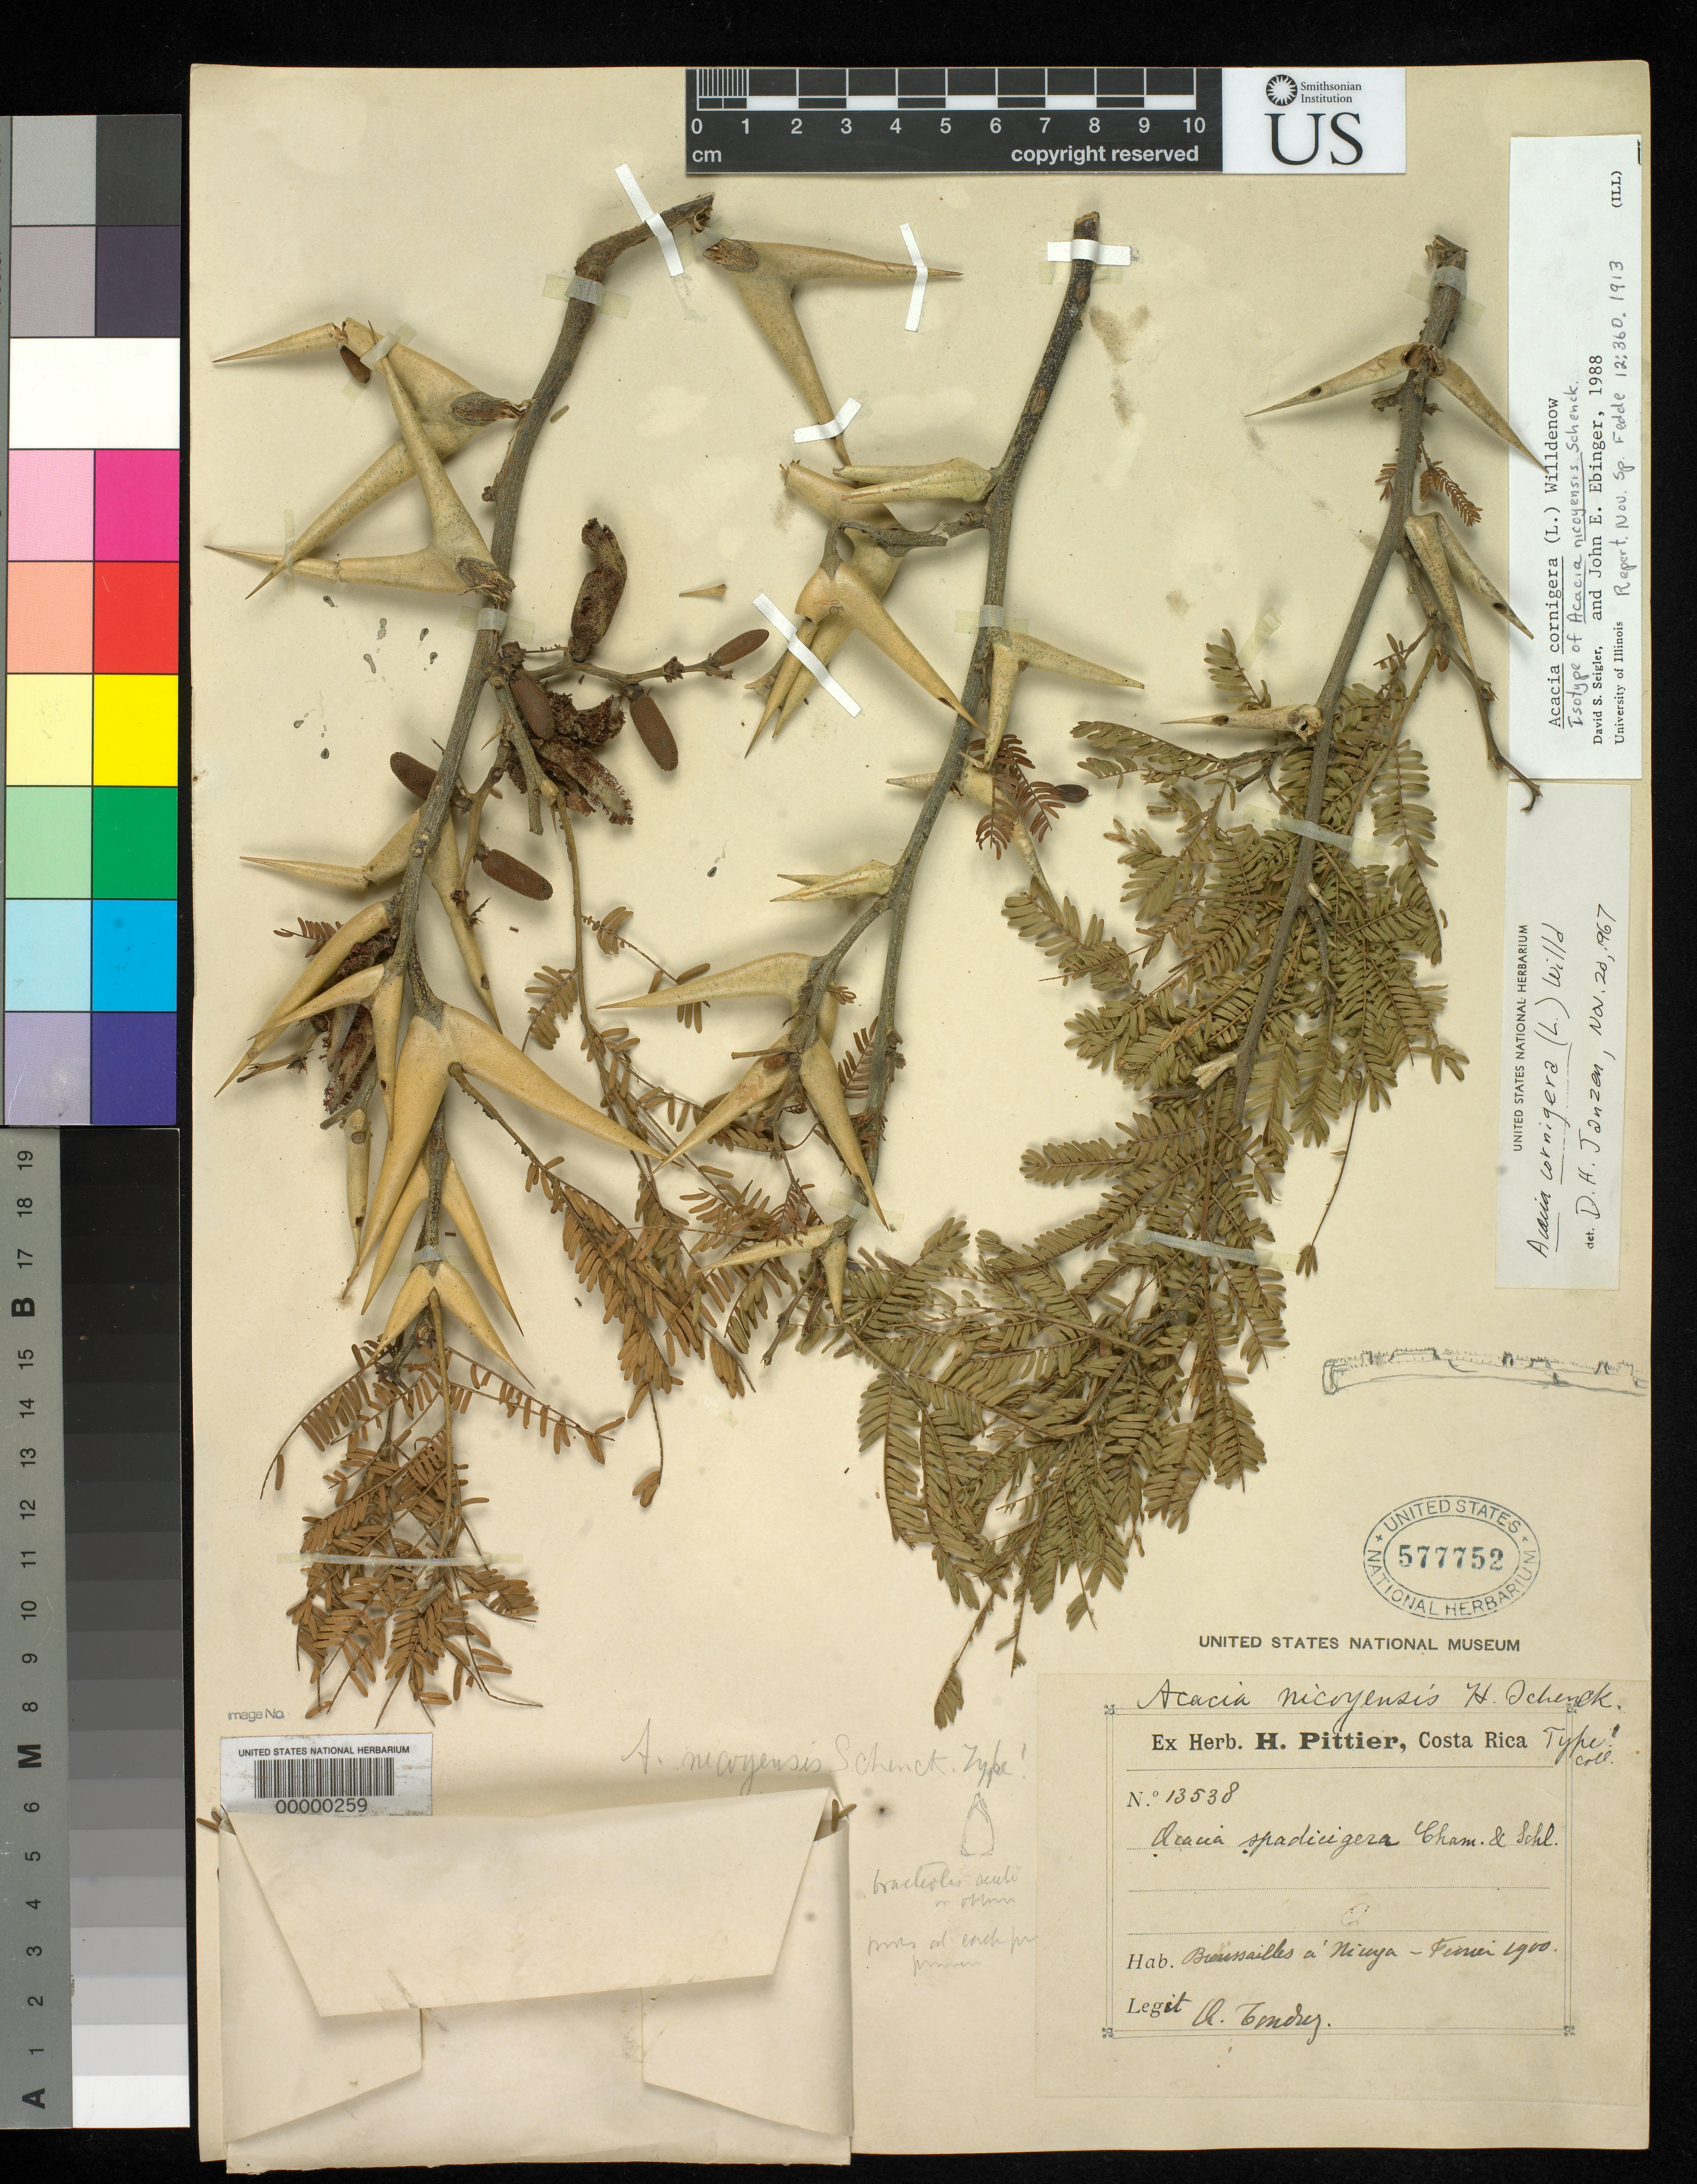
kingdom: Plantae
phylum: Tracheophyta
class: Magnoliopsida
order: Fabales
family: Fabaceae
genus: Acacia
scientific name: Acacia nicoyensis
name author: Schenck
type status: Syntype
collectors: A. Tonduz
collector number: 13538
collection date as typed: Feb 1900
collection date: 1900-02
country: Costa Rica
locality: Buressailles a Nicoya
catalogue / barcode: US 577752